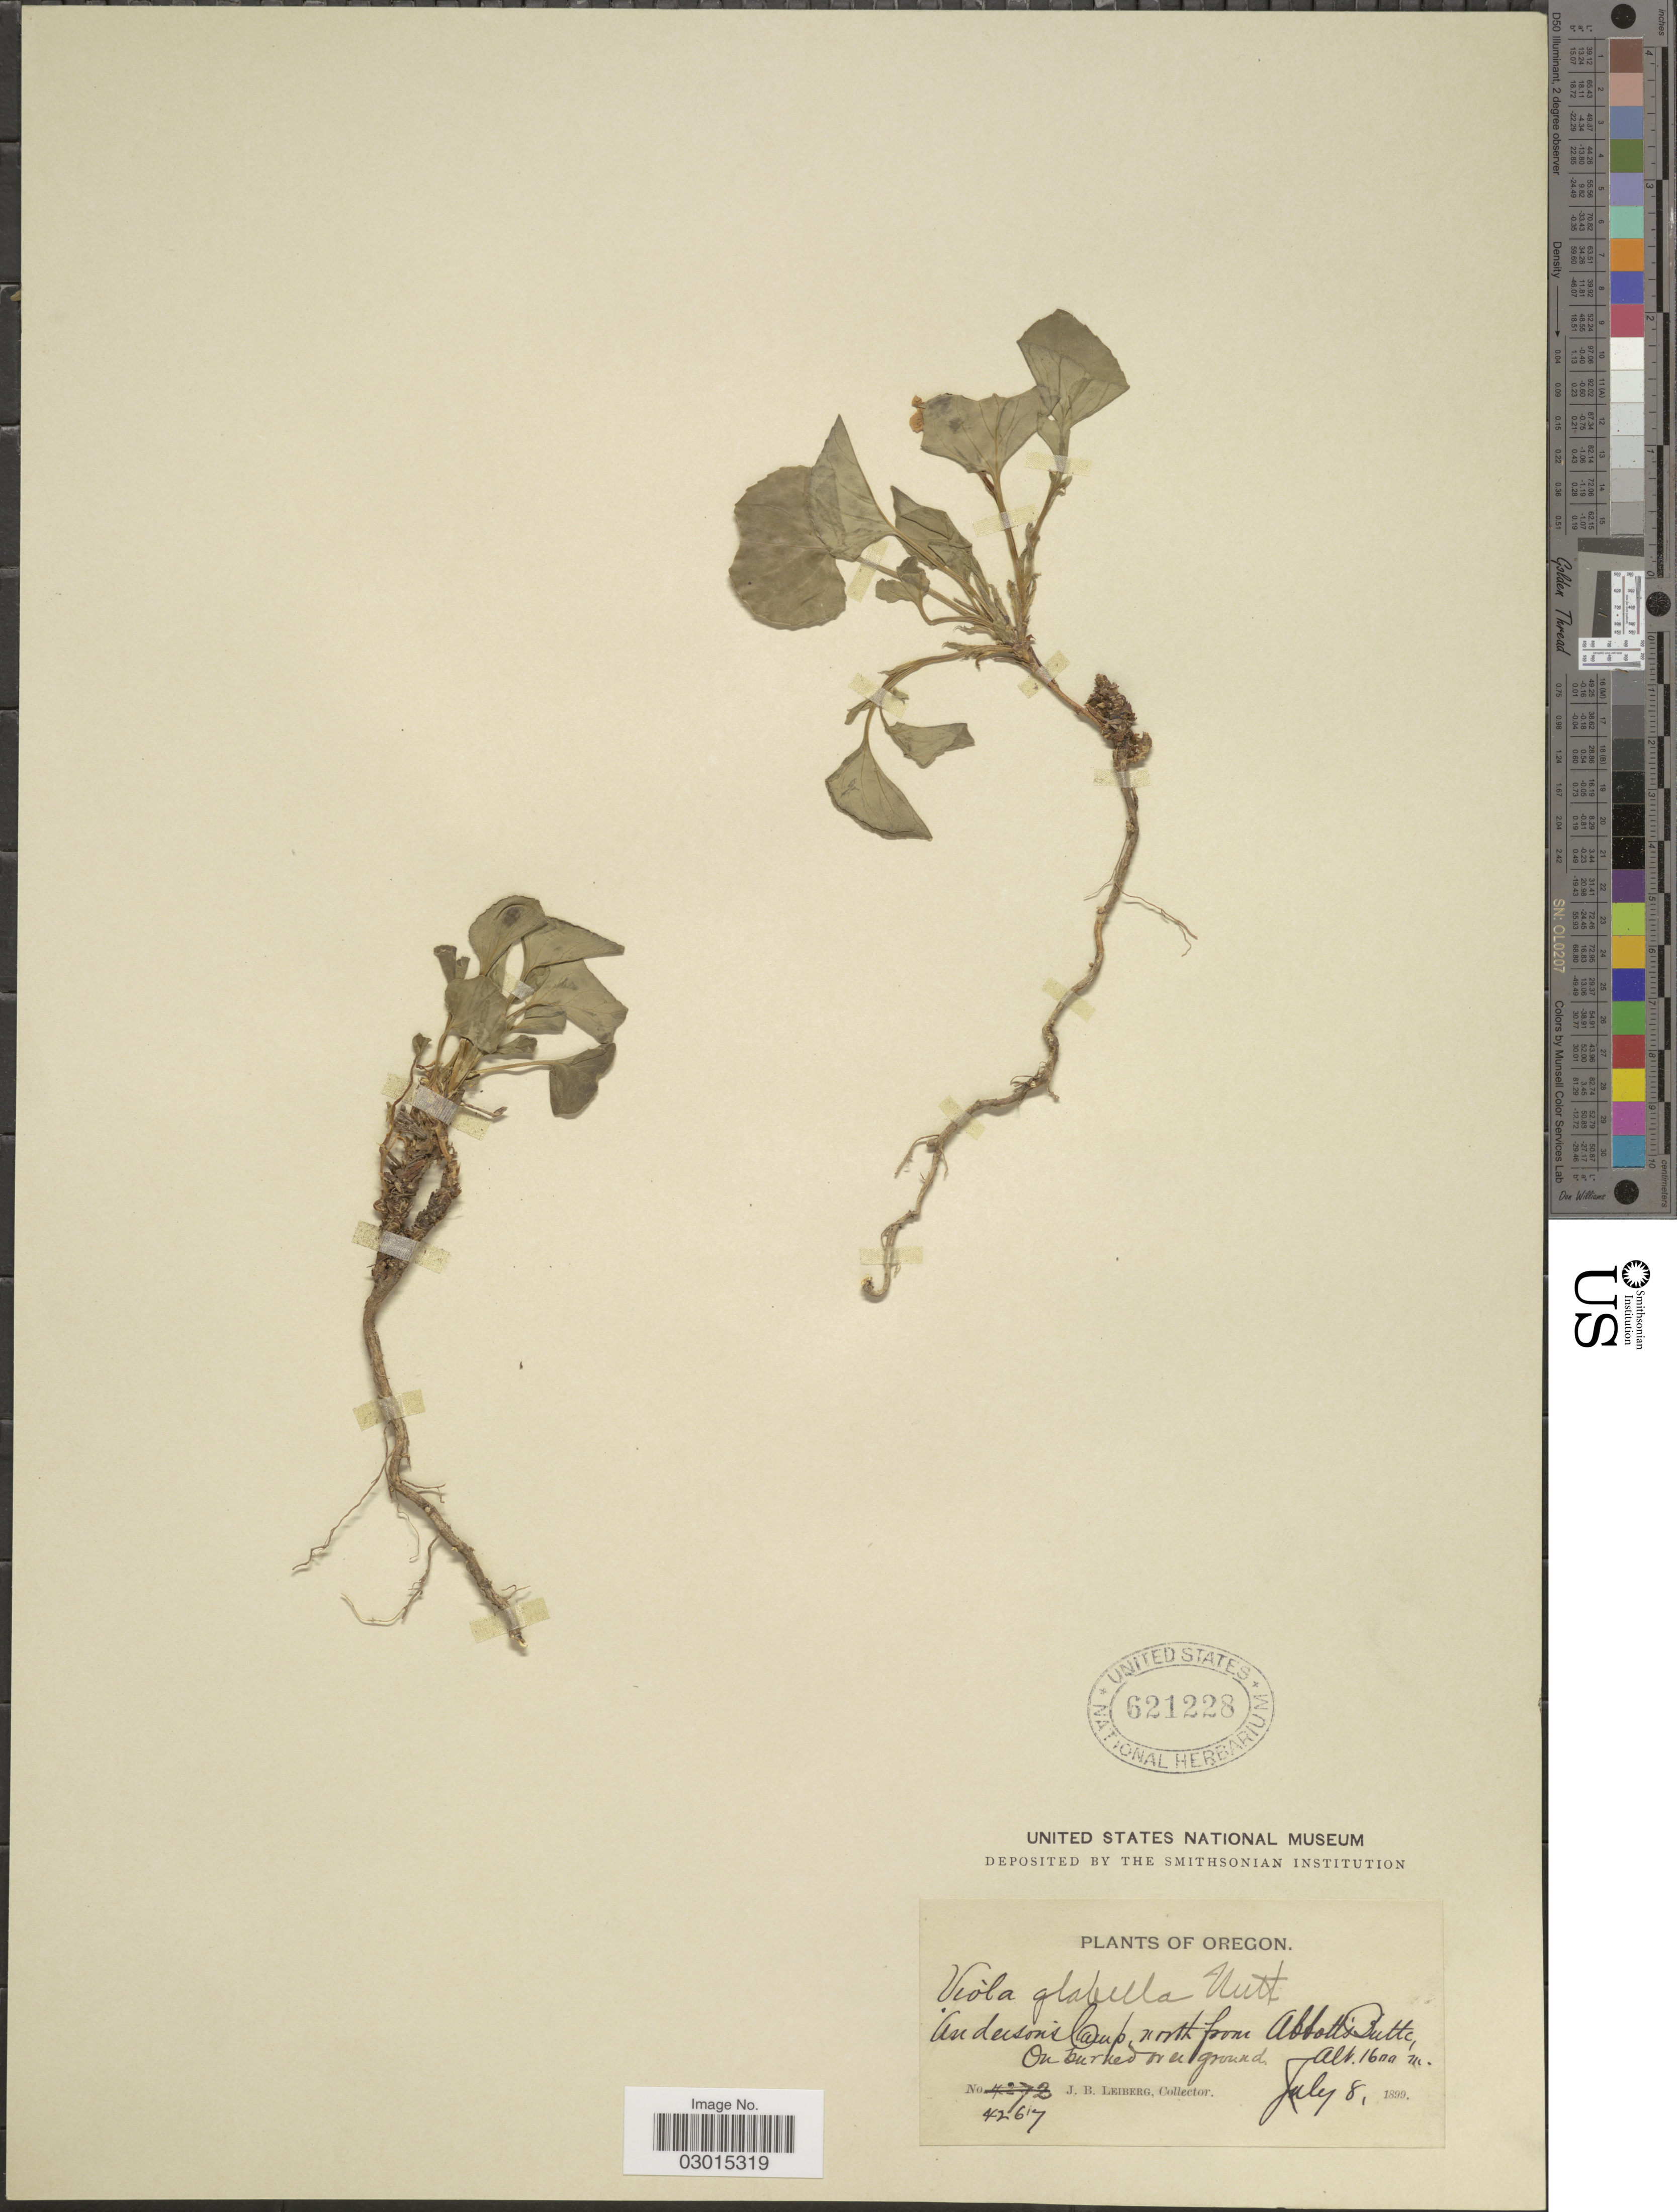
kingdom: Plantae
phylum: Tracheophyta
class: Magnoliopsida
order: Malpighiales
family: Violaceae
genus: Viola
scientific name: Viola glabella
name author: Nutt.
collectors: J. B. Leiberg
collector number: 4267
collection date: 1899-07-08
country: United States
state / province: Oregon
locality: Anderson's Camp north from Abbott's Butte.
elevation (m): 1600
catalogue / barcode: US 621228